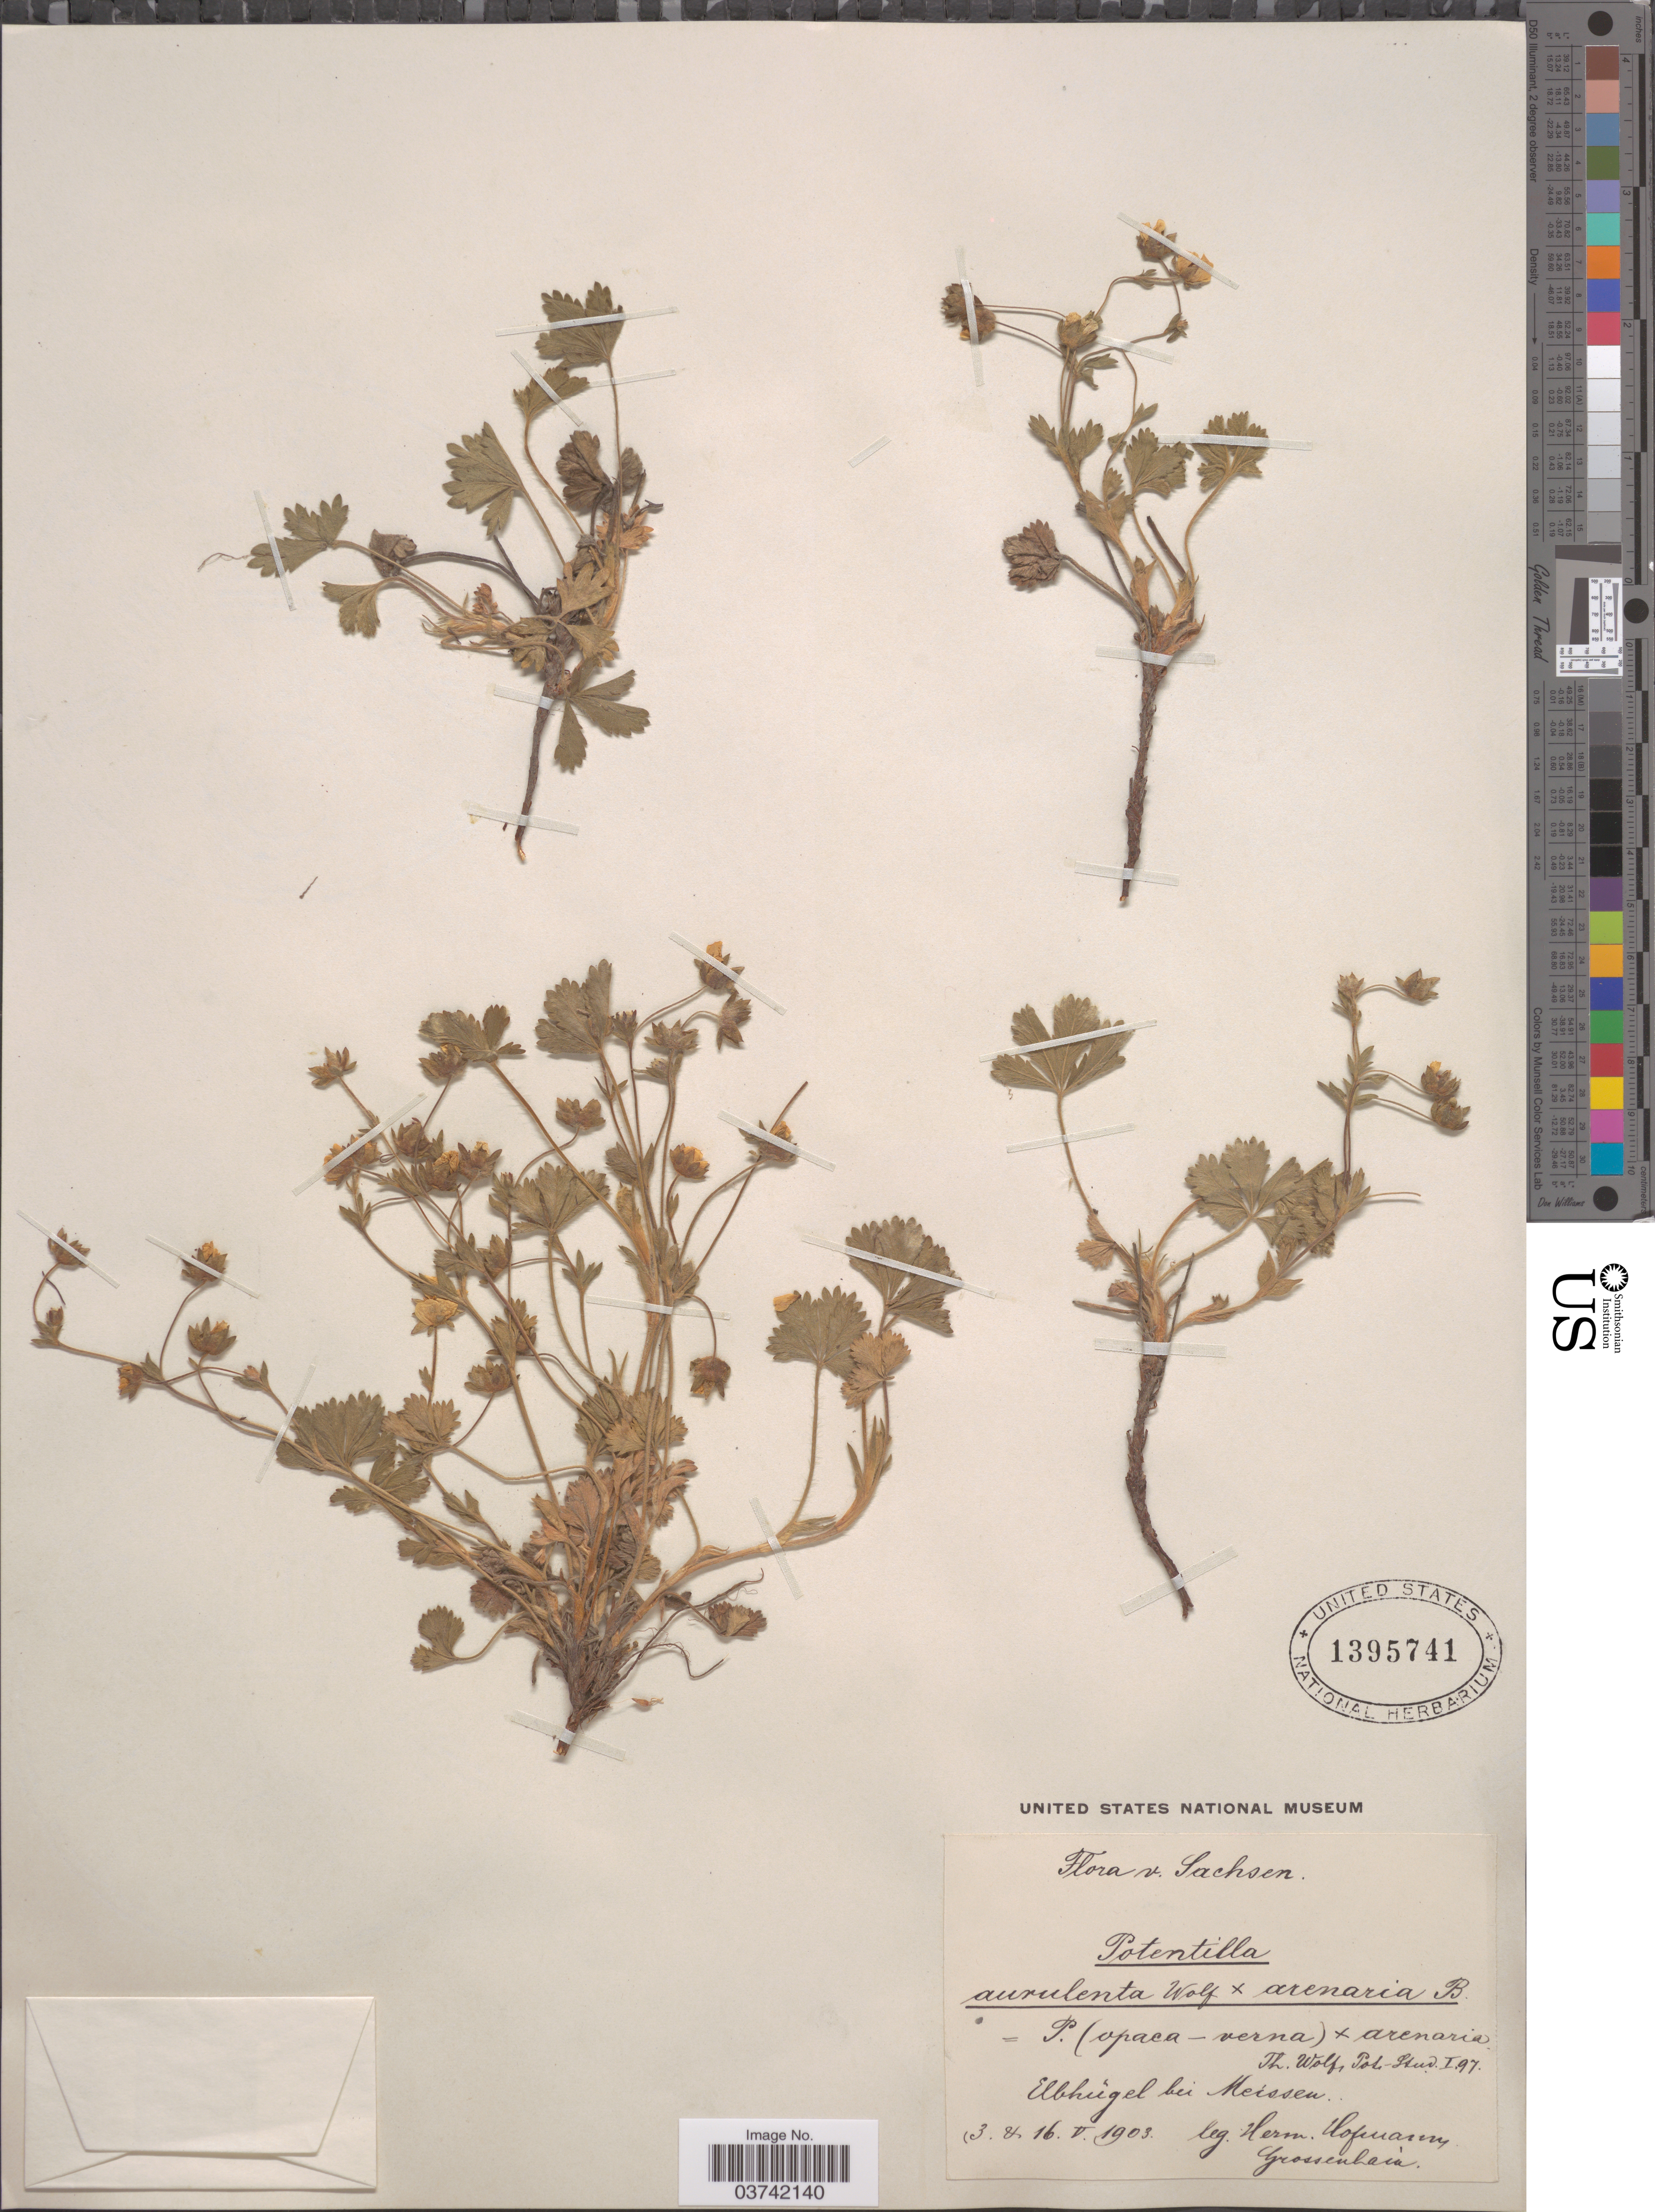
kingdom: Plantae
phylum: Tracheophyta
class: Magnoliopsida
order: Rosales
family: Rosaceae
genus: Potentilla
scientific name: Potentilla aurulenta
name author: Gremli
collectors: H. Hofmann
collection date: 1903-05-03/1903-05-16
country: Germany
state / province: Sachsen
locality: Elbhúgel bei Meissen.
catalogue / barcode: US 1395741